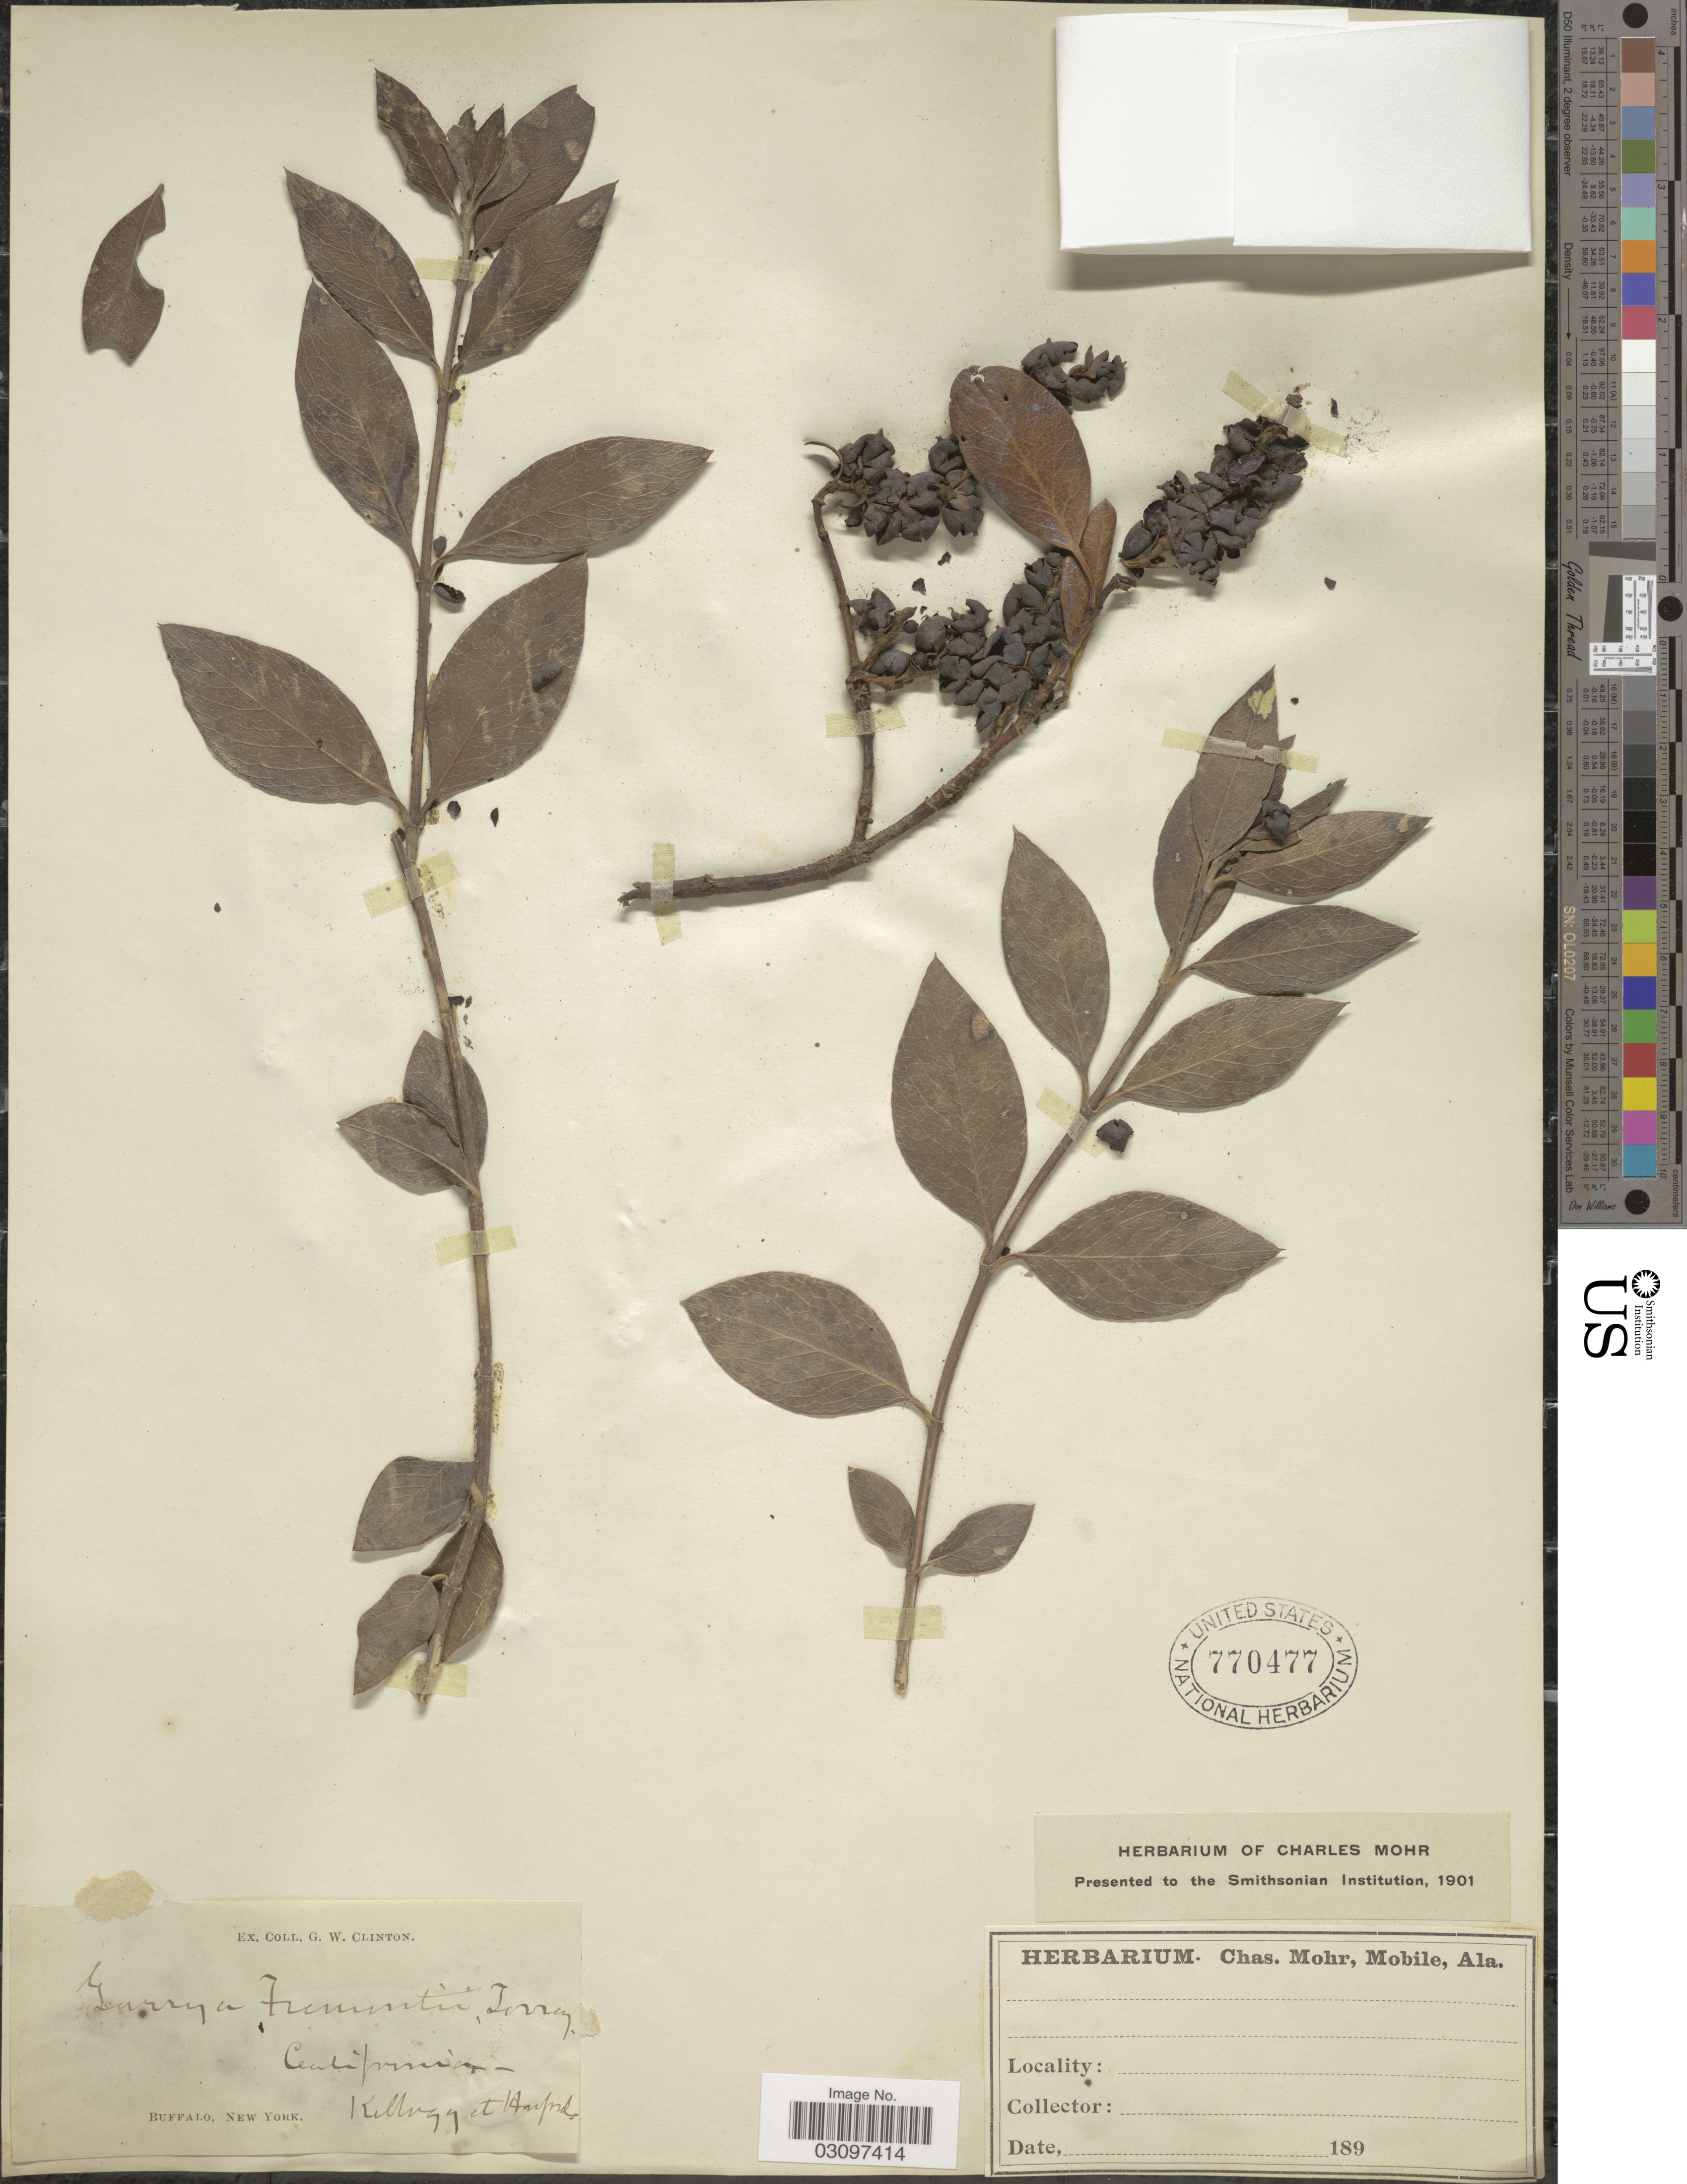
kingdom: Plantae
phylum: Tracheophyta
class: Magnoliopsida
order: Garryales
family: Garryaceae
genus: Garrya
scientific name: Garrya fremontii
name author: Torr.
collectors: -- Kellogg & Harford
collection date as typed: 189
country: United States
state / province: California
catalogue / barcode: US 770477